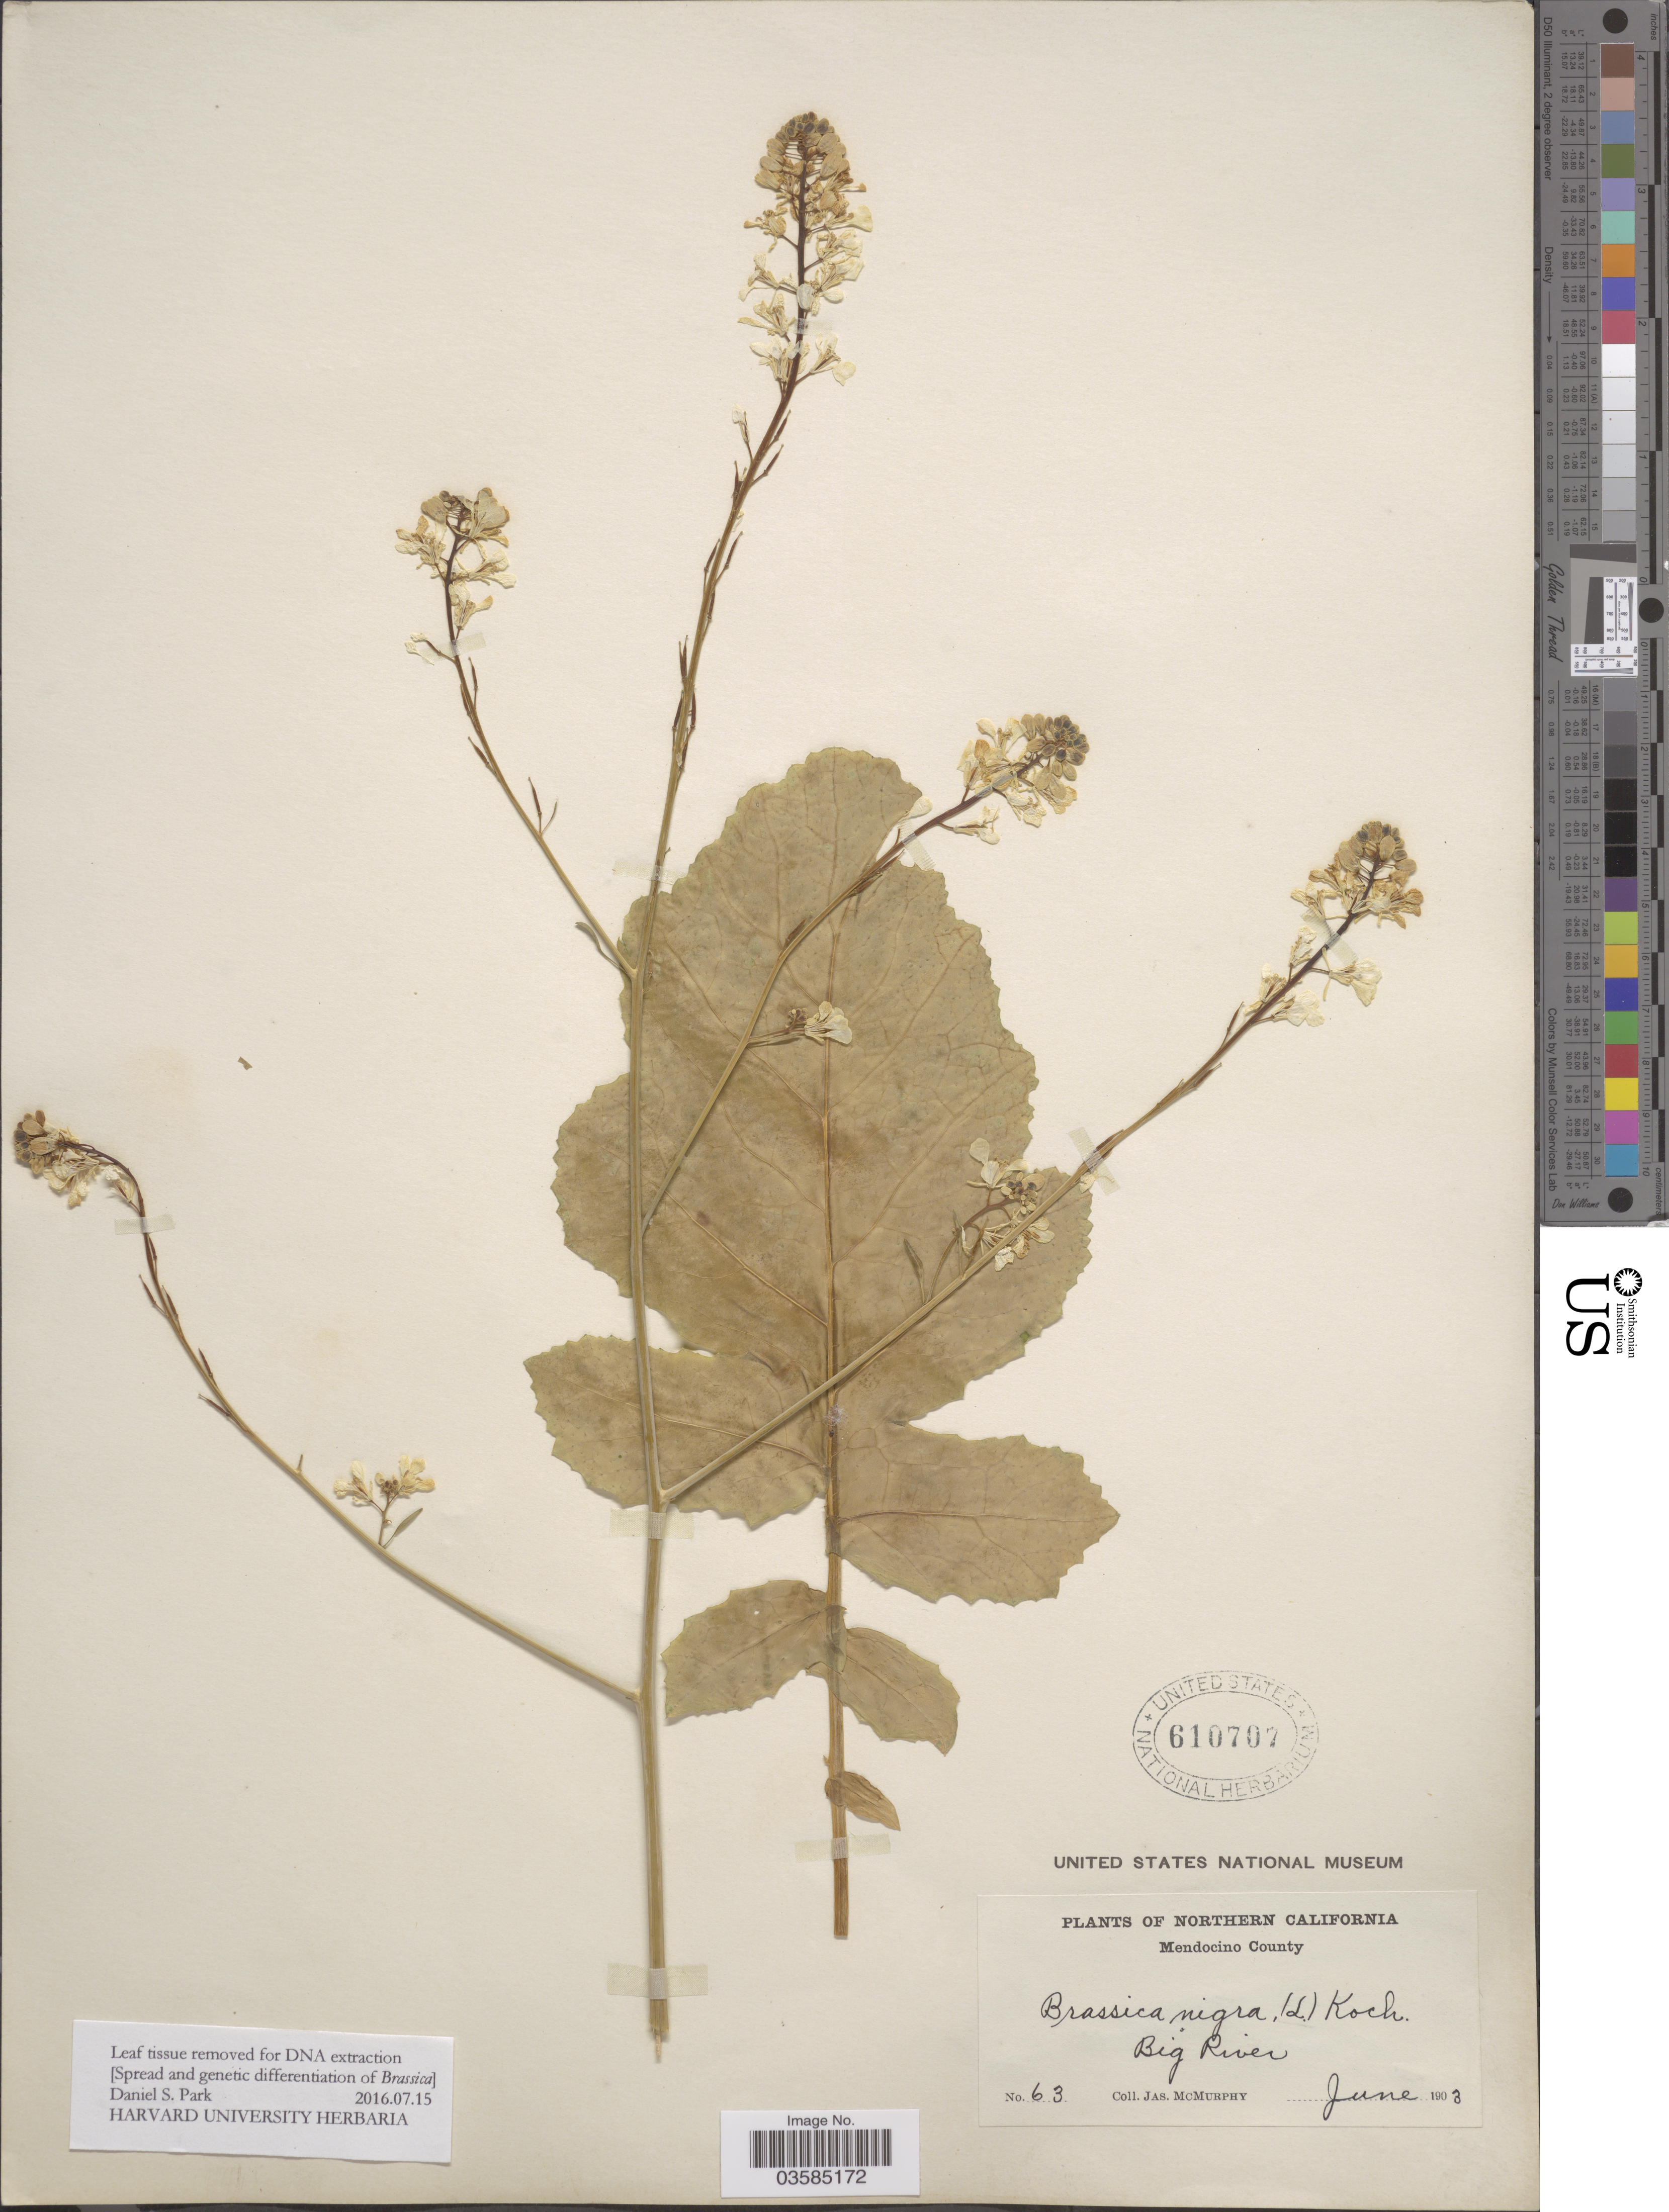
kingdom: Plantae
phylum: Tracheophyta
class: Magnoliopsida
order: Brassicales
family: Brassicaceae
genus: Brassica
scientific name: Brassica nigra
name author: (L.) W.D.J. Koch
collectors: J. McMurphy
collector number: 63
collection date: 1903-06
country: United States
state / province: California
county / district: Mendocino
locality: Northern California. Mendocino County. Big River.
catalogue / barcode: US 610707